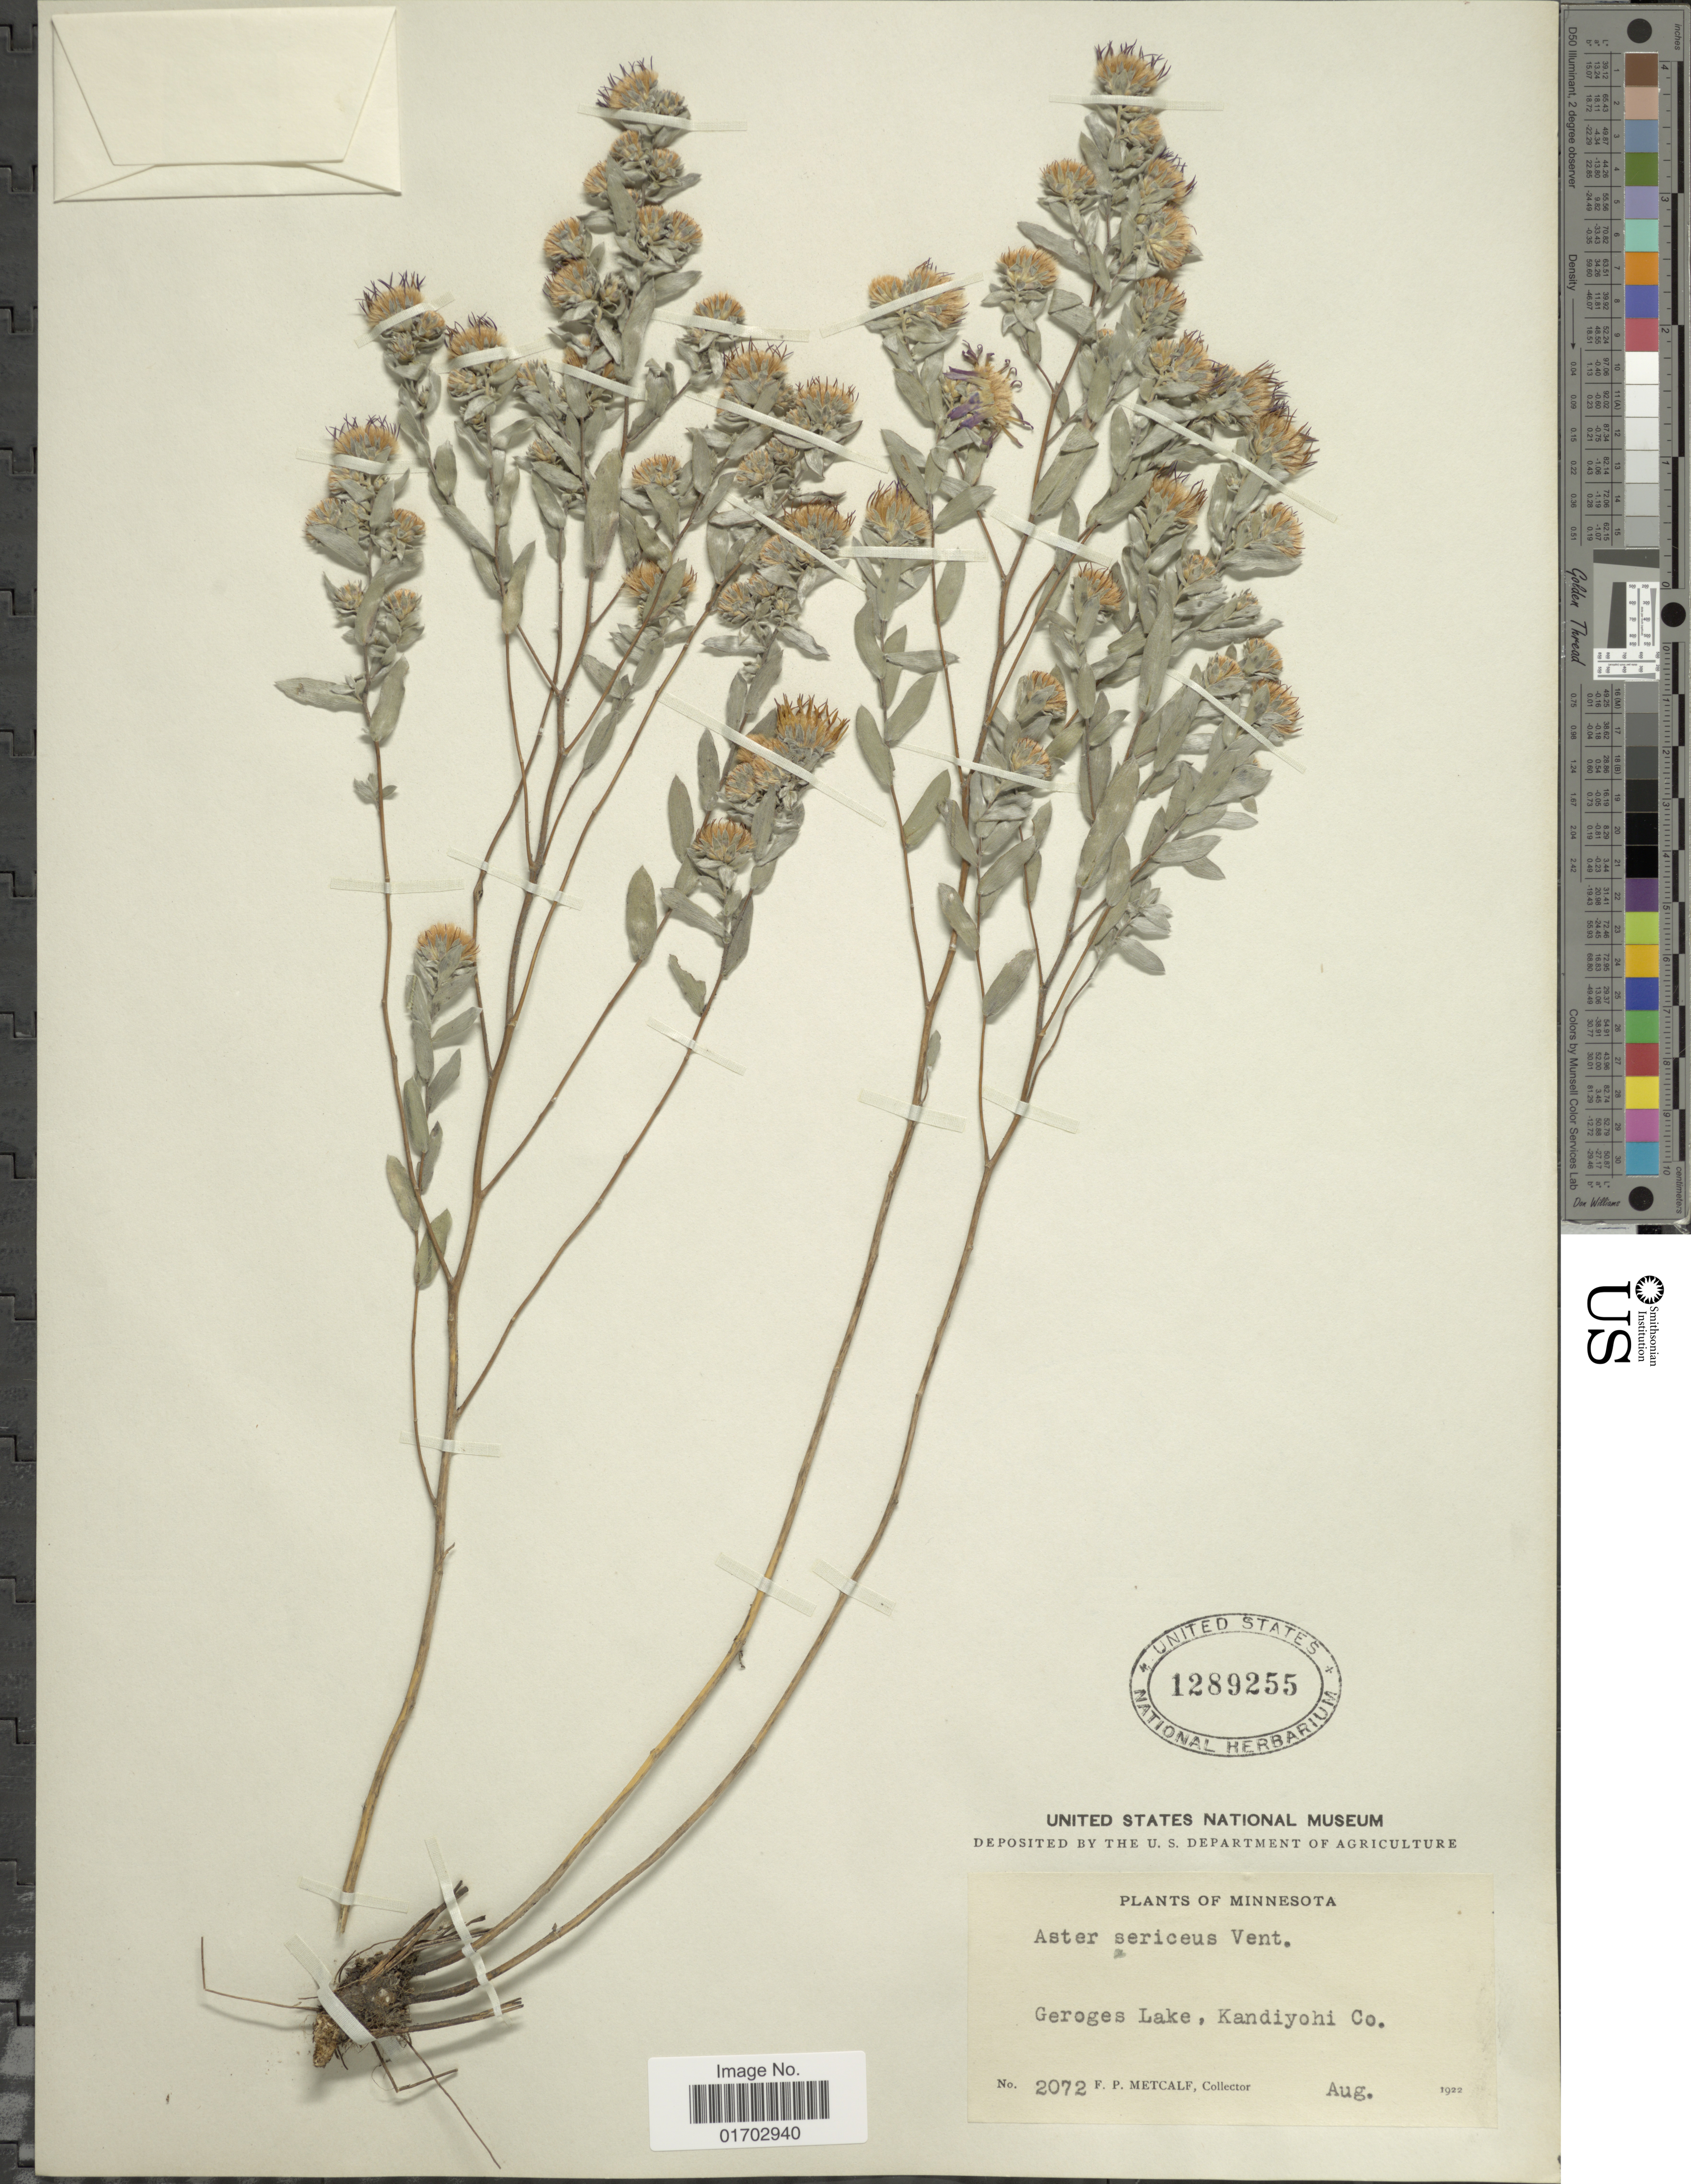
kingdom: Plantae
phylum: Tracheophyta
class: Magnoliopsida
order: Asterales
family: Asteraceae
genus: Symphyotrichum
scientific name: Symphyotrichum sericeum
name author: (Vent.) G.L. Nesom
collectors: F. Metcalf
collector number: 2072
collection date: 1922-08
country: United States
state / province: Minnesota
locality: Geroges Lake, Kandiyohi Co.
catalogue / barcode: US 1289255